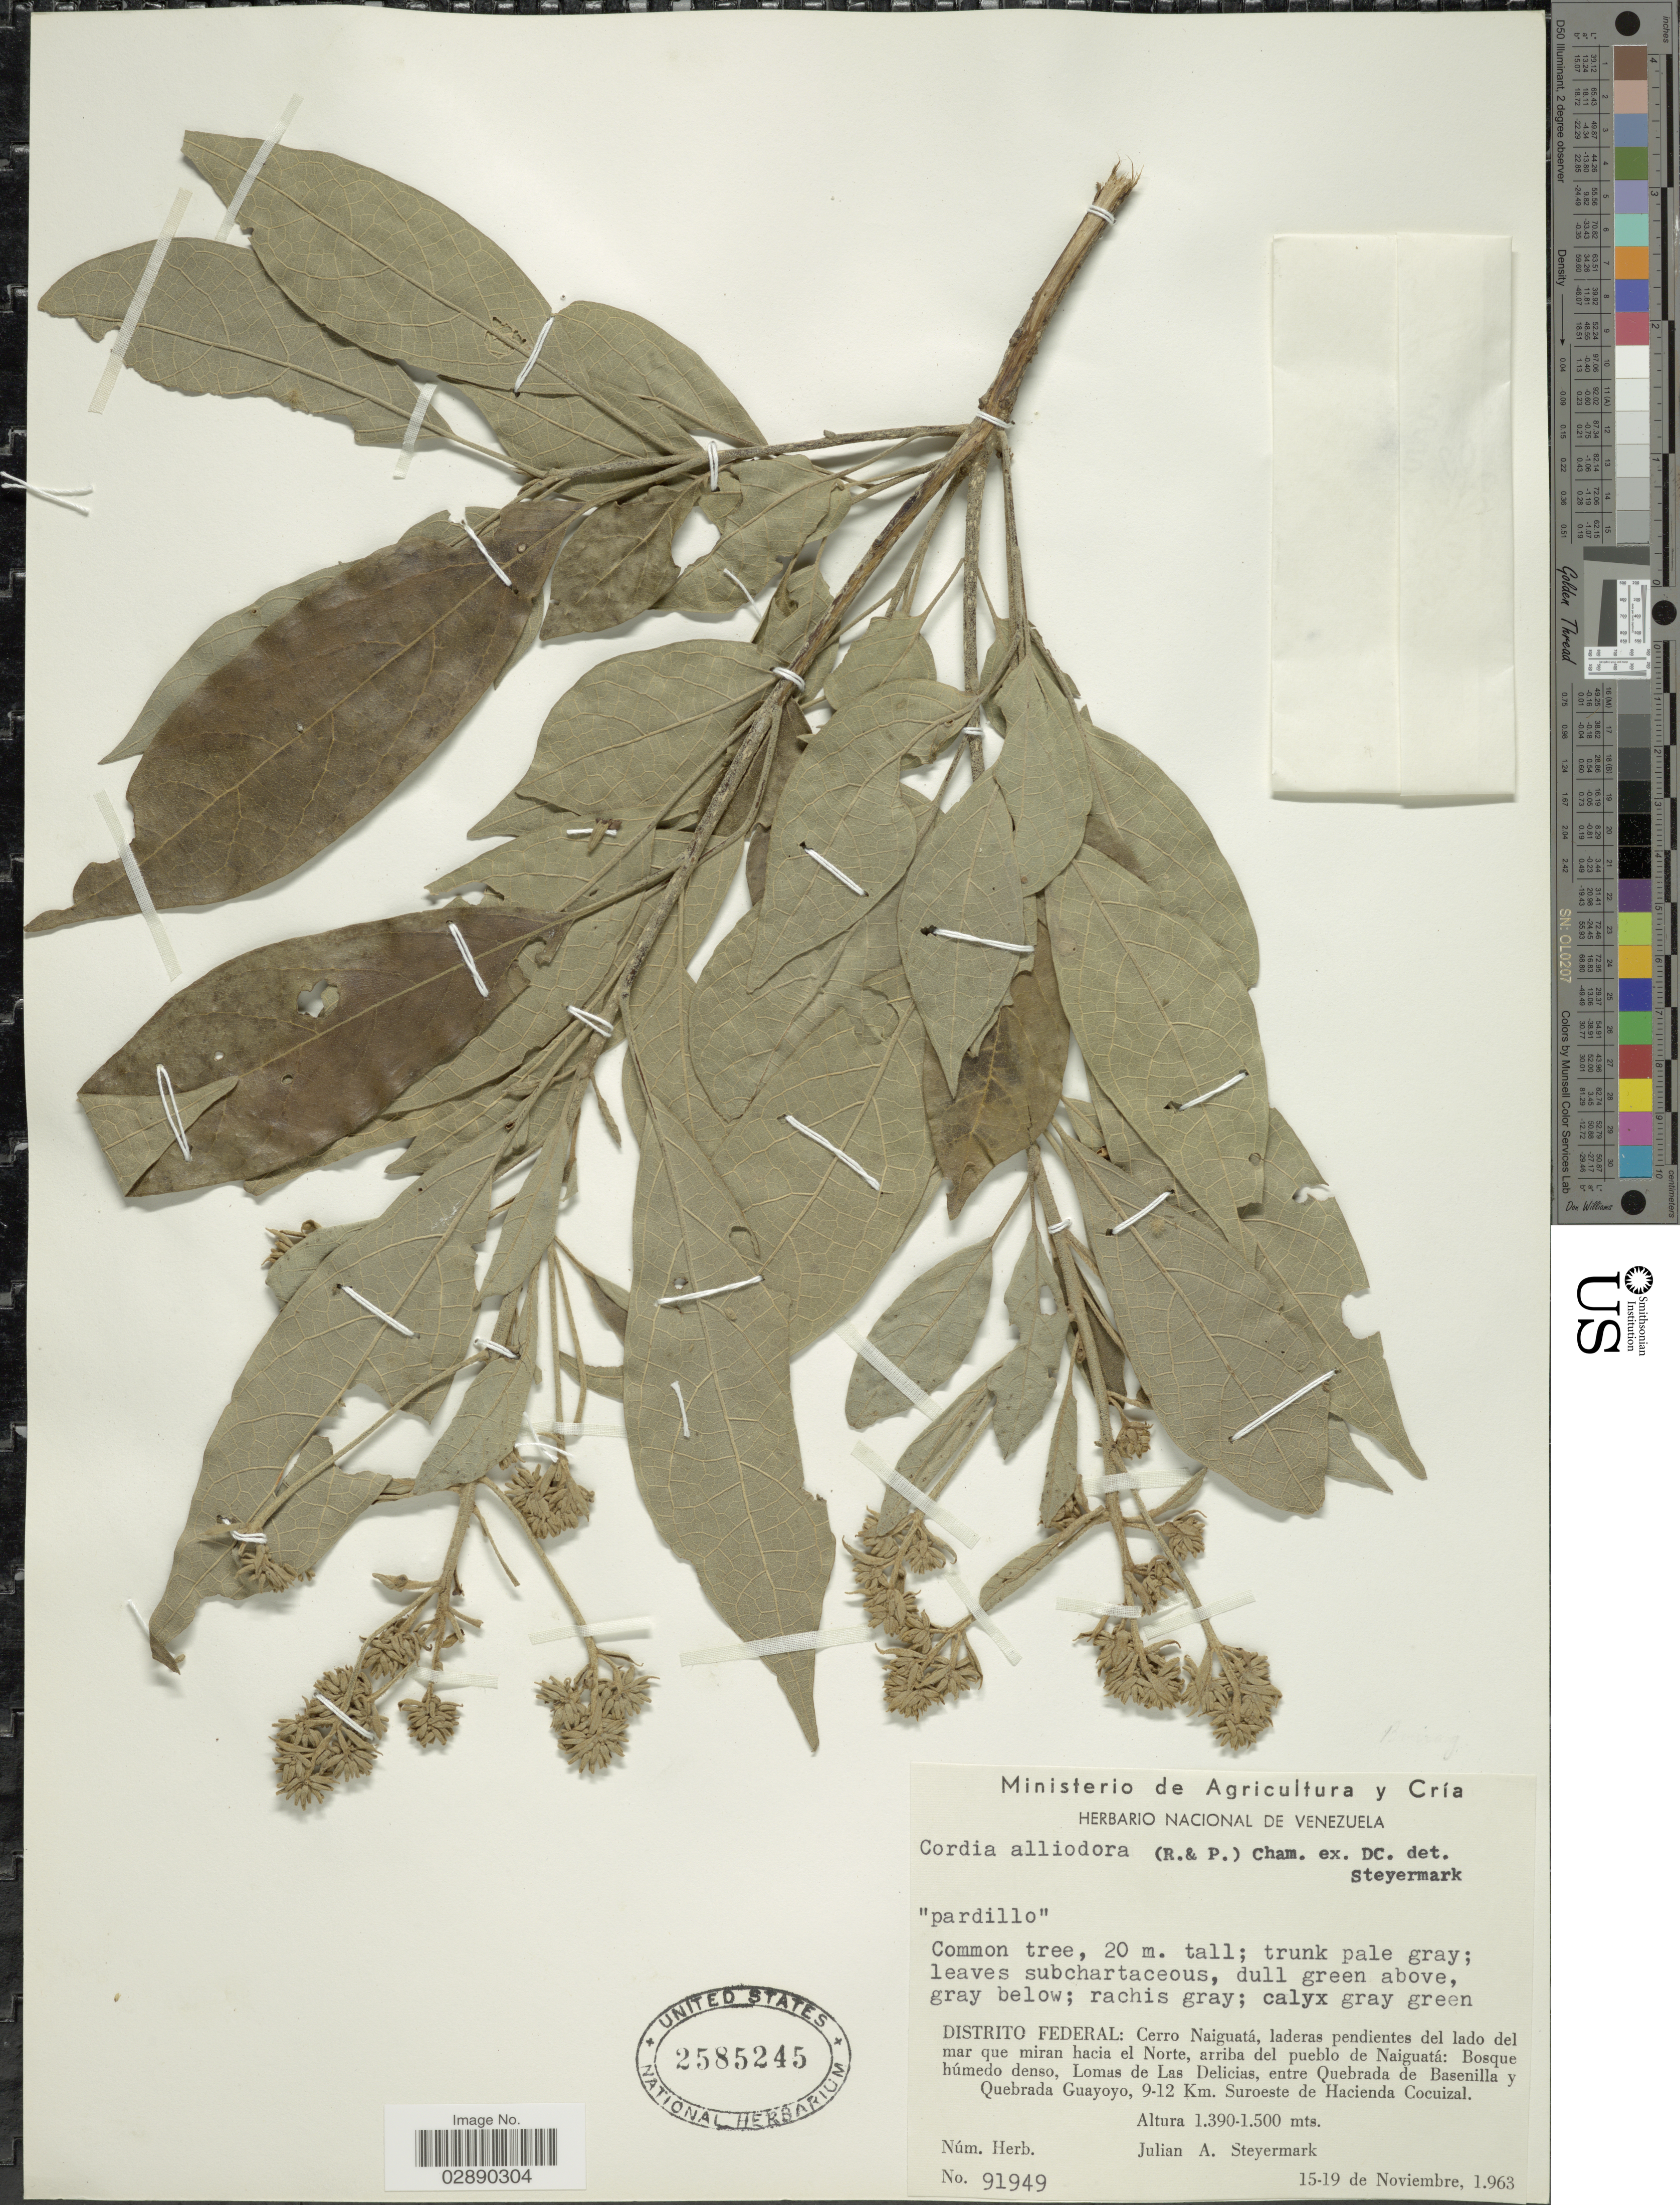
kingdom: Plantae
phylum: Tracheophyta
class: Magnoliopsida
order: Boraginales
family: Cordiaceae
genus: Cordia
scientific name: Cordia alliodora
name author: (Ruiz & Pav.) Oken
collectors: J. Steyermark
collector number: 91949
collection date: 1963-11-15/1963-11-19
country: Venezuela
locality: Distrito Federal: Cerro Naiguatá, laderas pendientes del lado del mar que miran hacia el Norte, arriba del pueblo de Naiguatá: Bosque húmedo denso, Lomas de Las Delicias, entre Quebrada de Basenilla y Quebrada Guayoyo, 9-12 Km. Suroeste de Hacienda Cocuizal.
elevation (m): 1390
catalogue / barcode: US 2585245